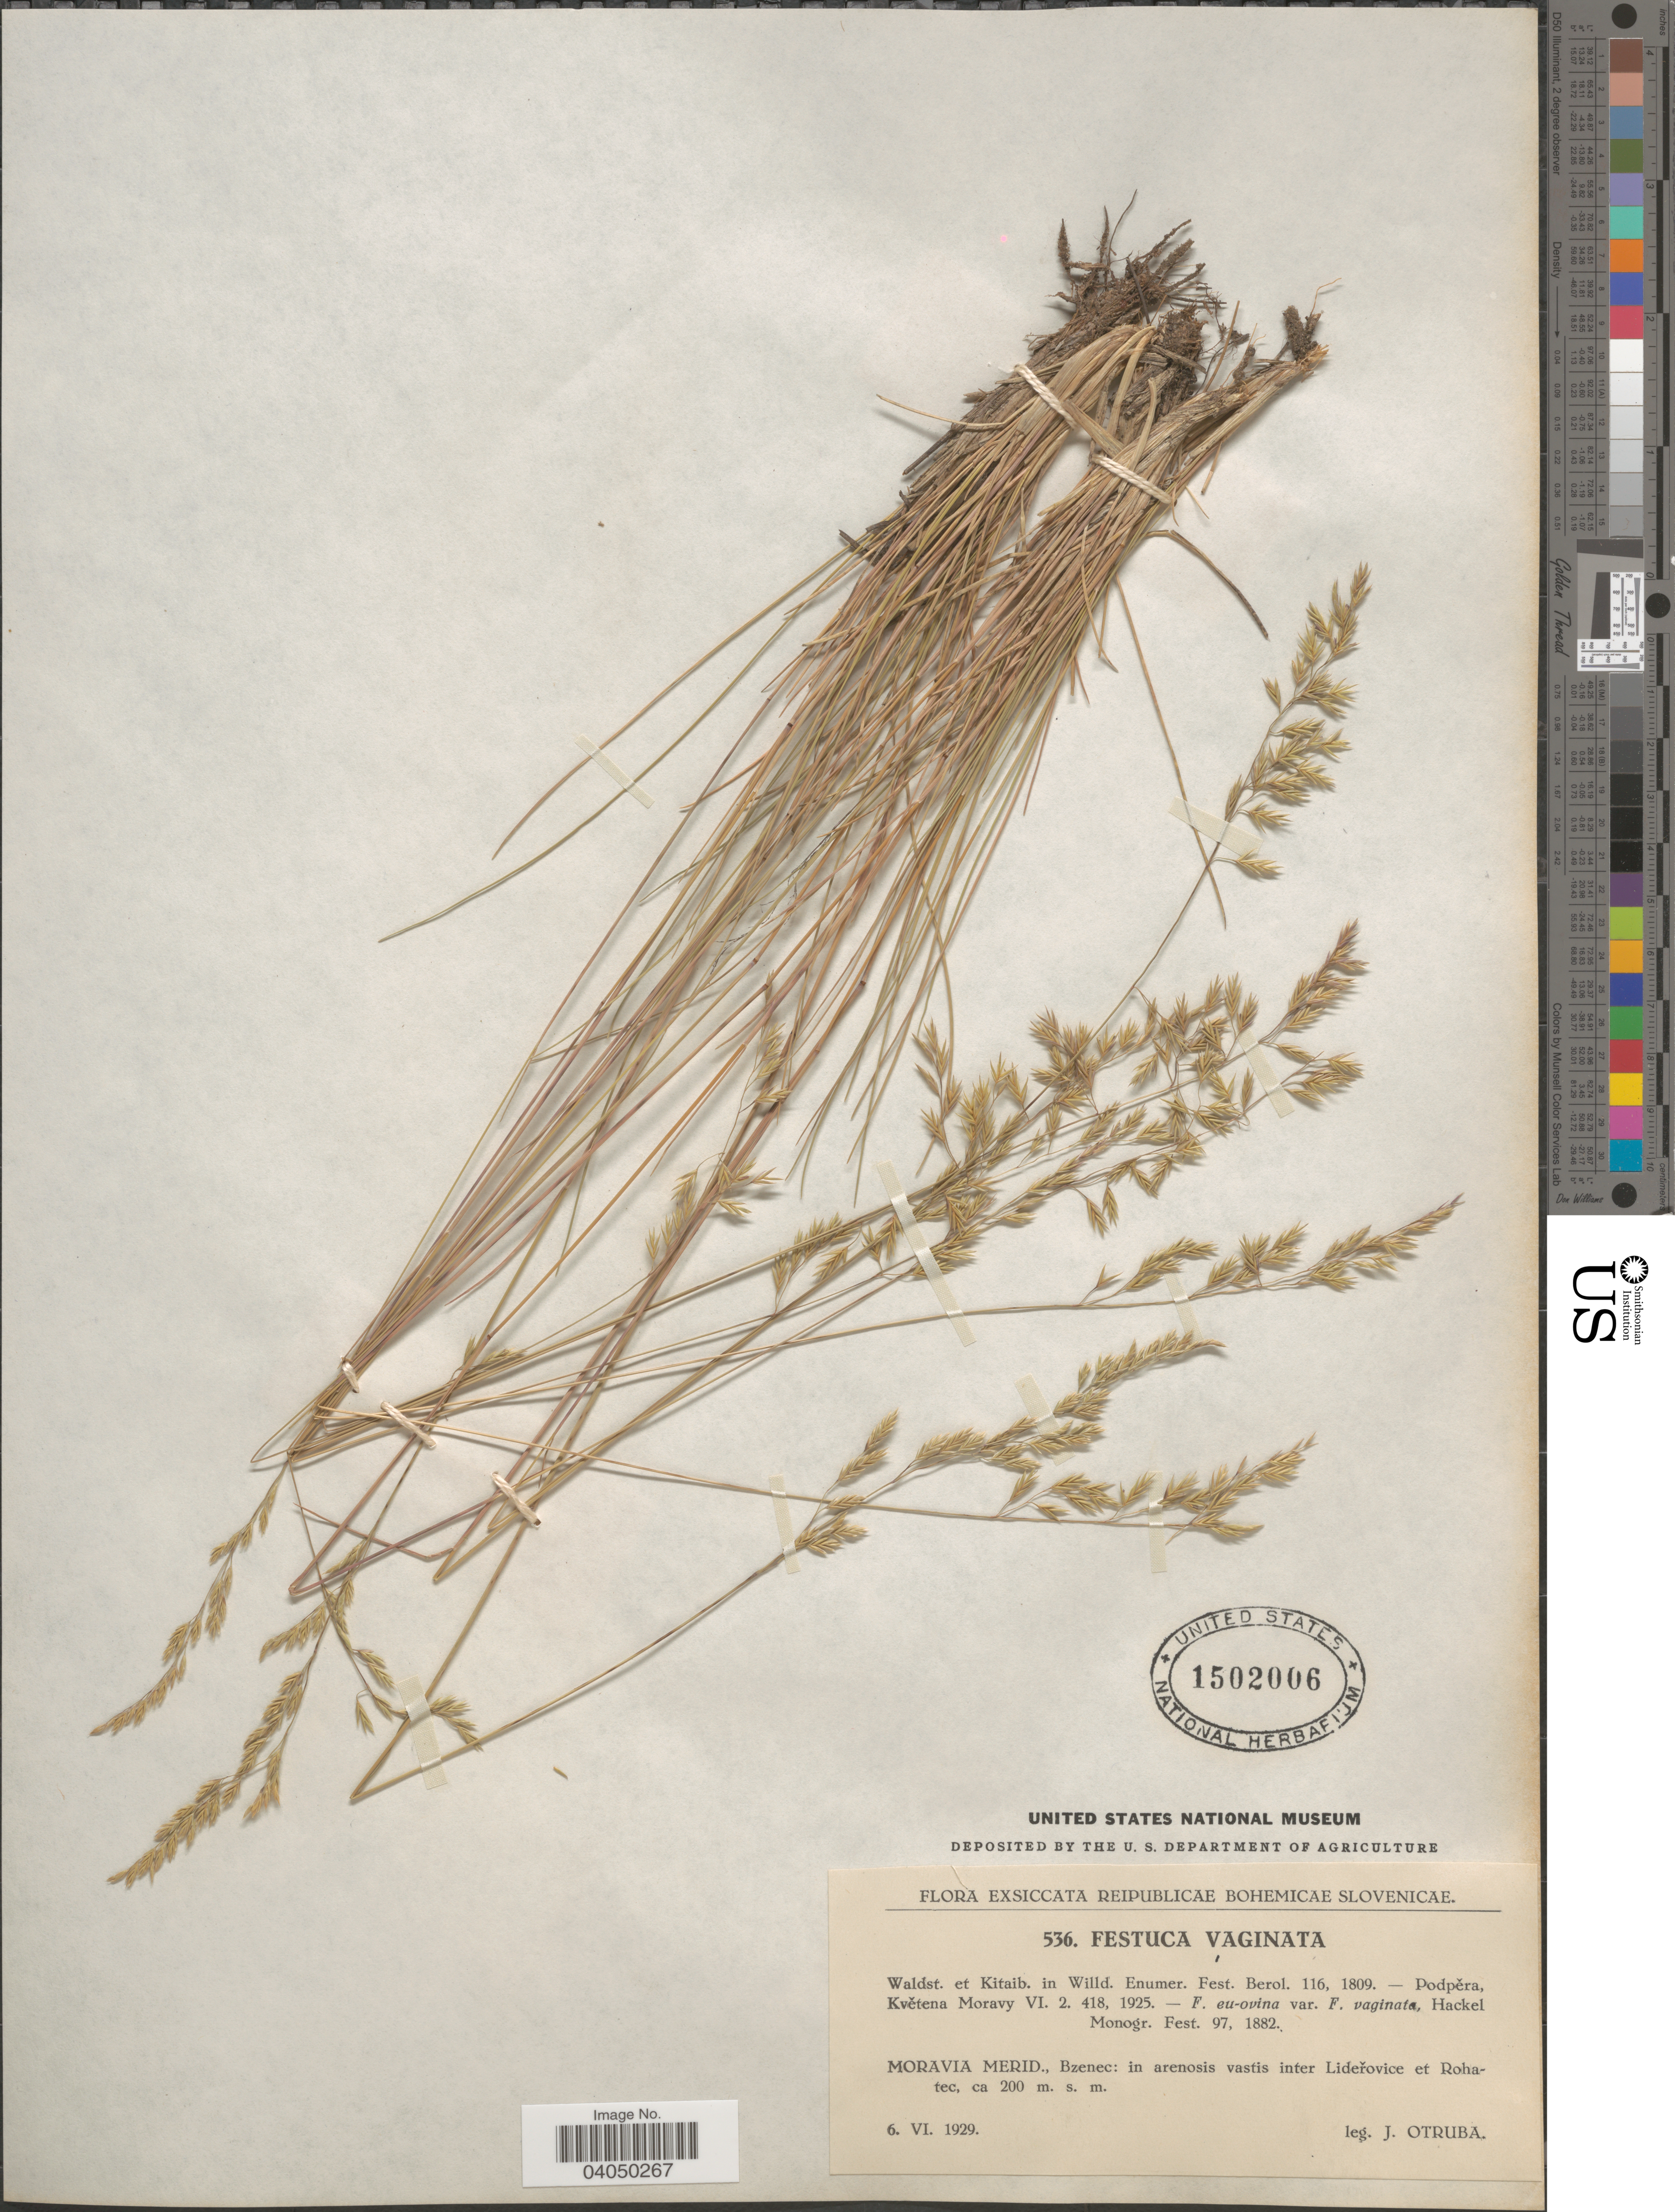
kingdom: Plantae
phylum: Tracheophyta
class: Liliopsida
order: Poales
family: Poaceae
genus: Festuca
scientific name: Festuca vaginata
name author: Waldst. & Kit. ex Willd.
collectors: J. Otruba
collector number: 536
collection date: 1929-06-06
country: Czechia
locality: Moravia Merid., Bzenec; in arenosis vastis inter Lideřovice et Rohatec.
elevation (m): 200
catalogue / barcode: US 1502006